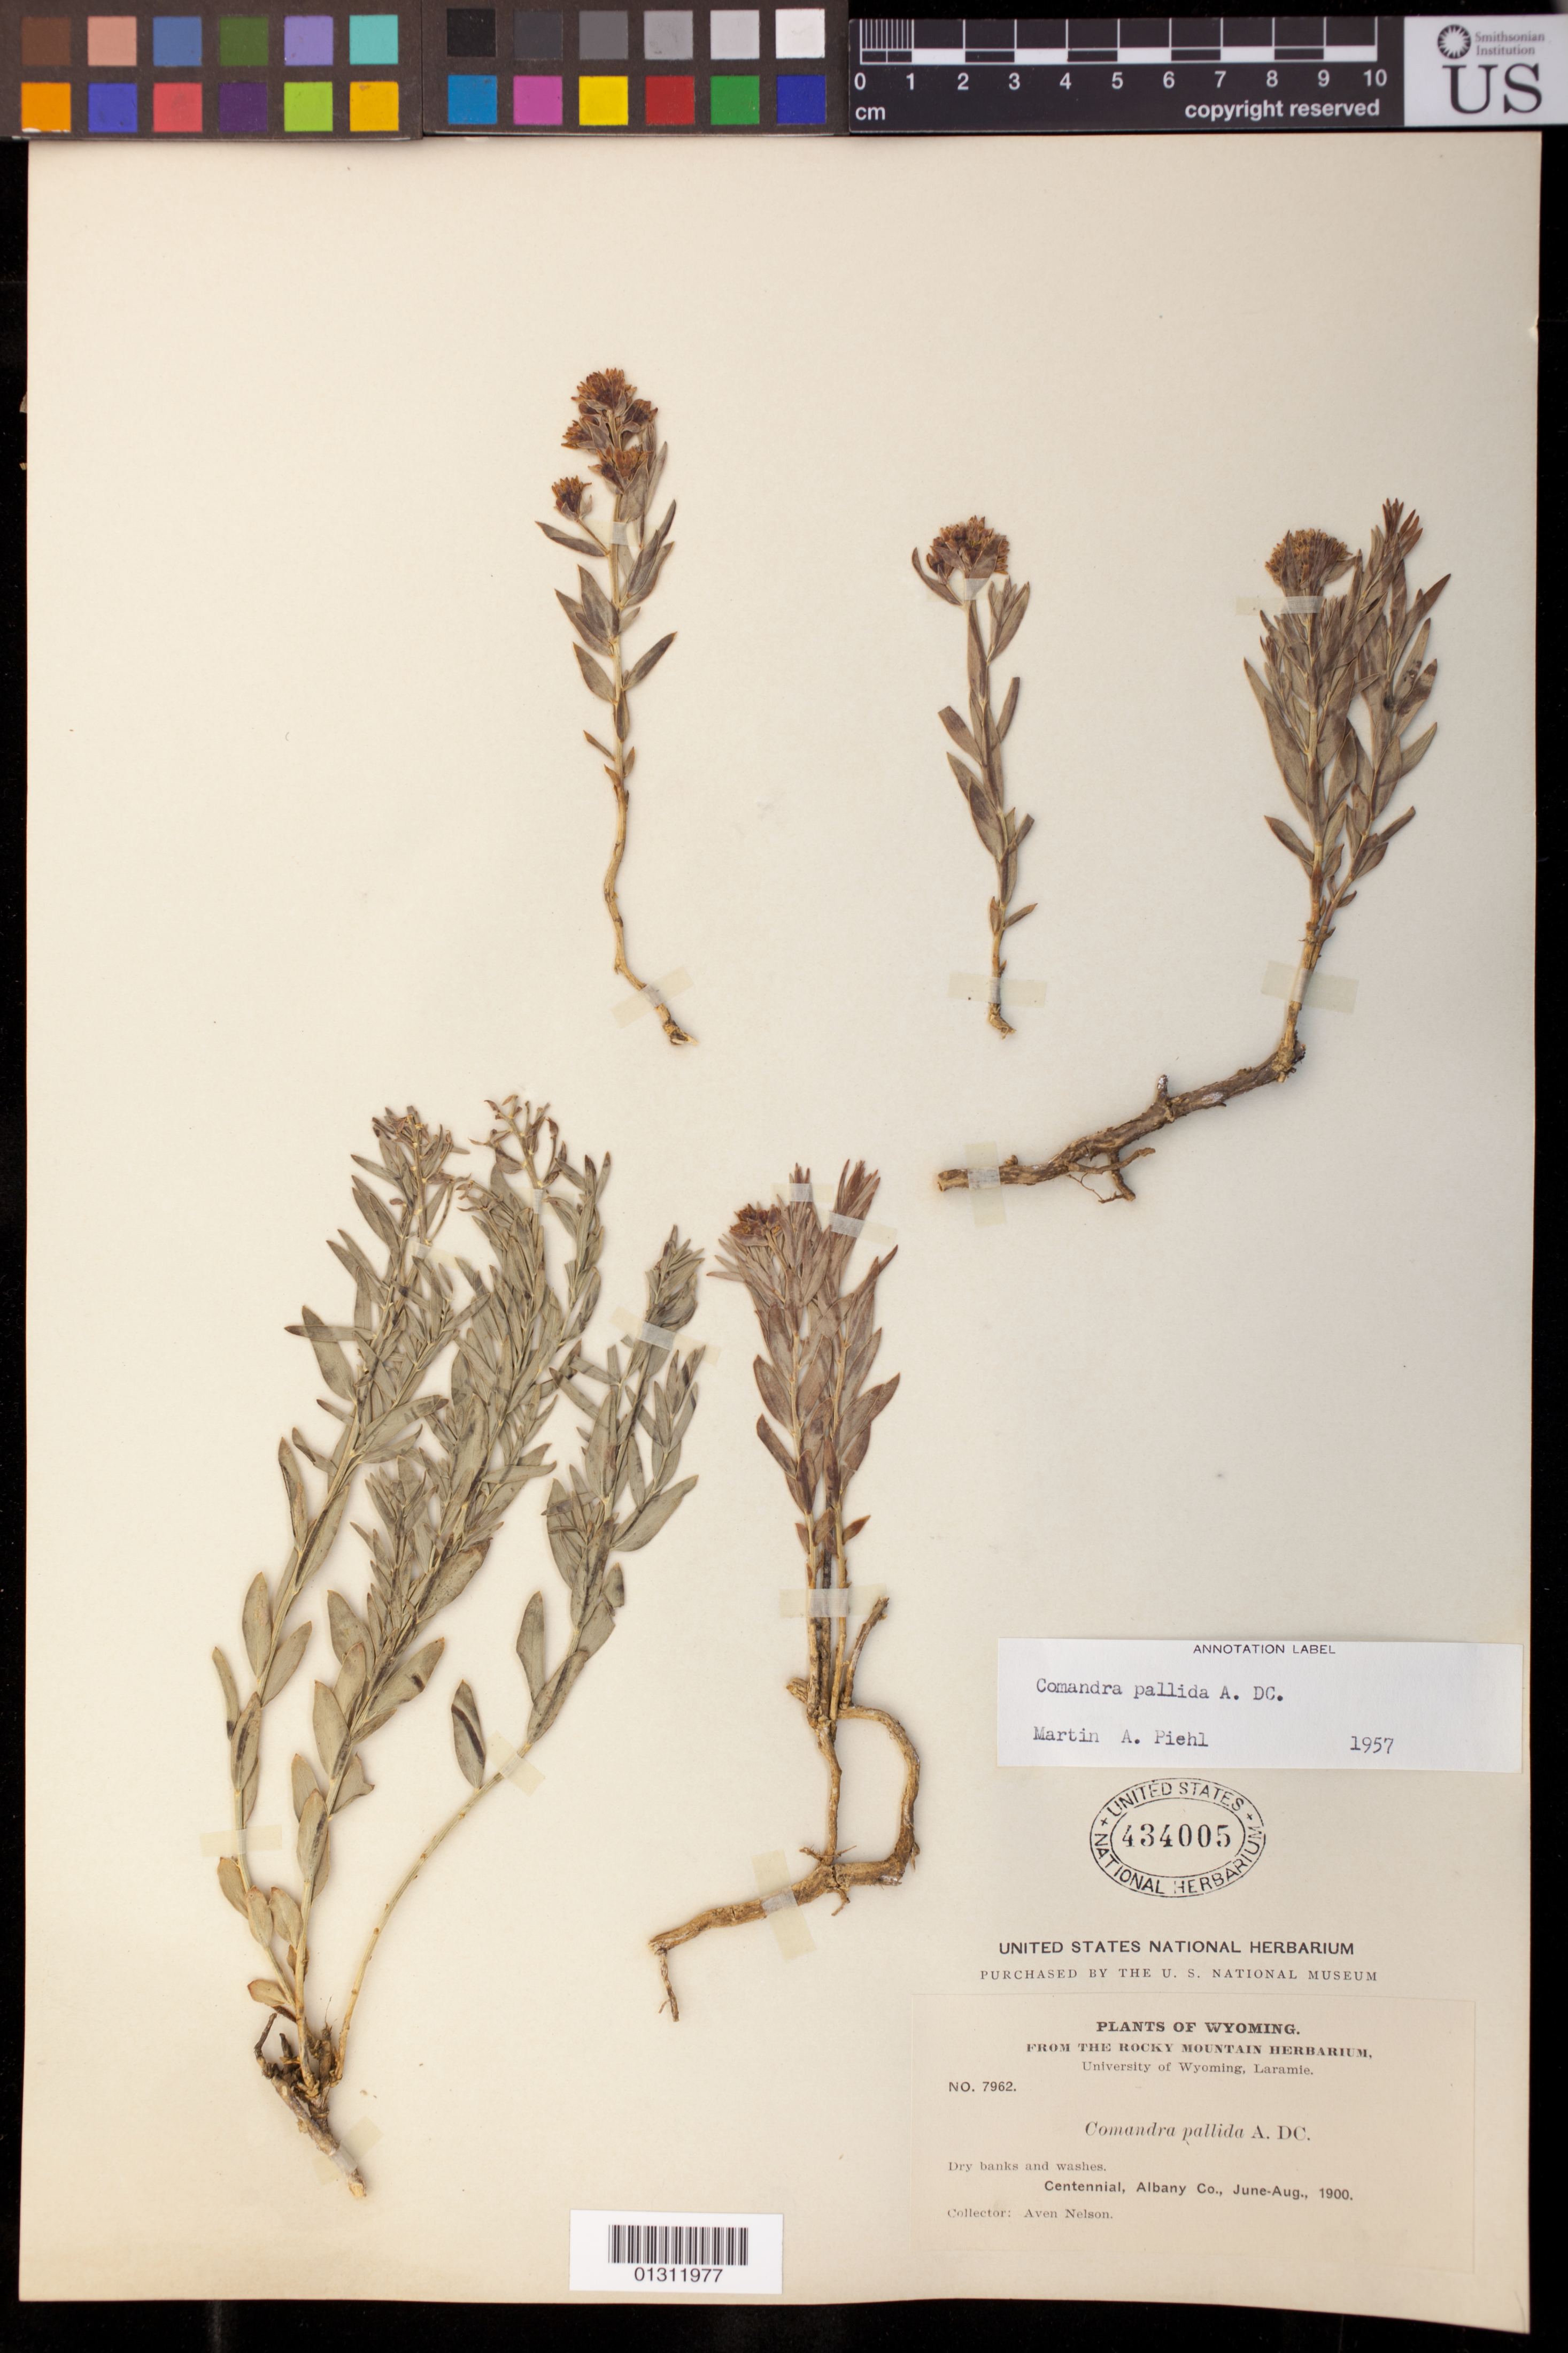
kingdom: Plantae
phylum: Tracheophyta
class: Magnoliopsida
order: Santalales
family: Comandraceae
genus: Comandra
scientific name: Comandra pallida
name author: A. DC.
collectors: A. Nelson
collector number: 7962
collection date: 1900-06/1900-08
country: United States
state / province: Wyoming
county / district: Albany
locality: Centennial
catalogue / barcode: US 434005